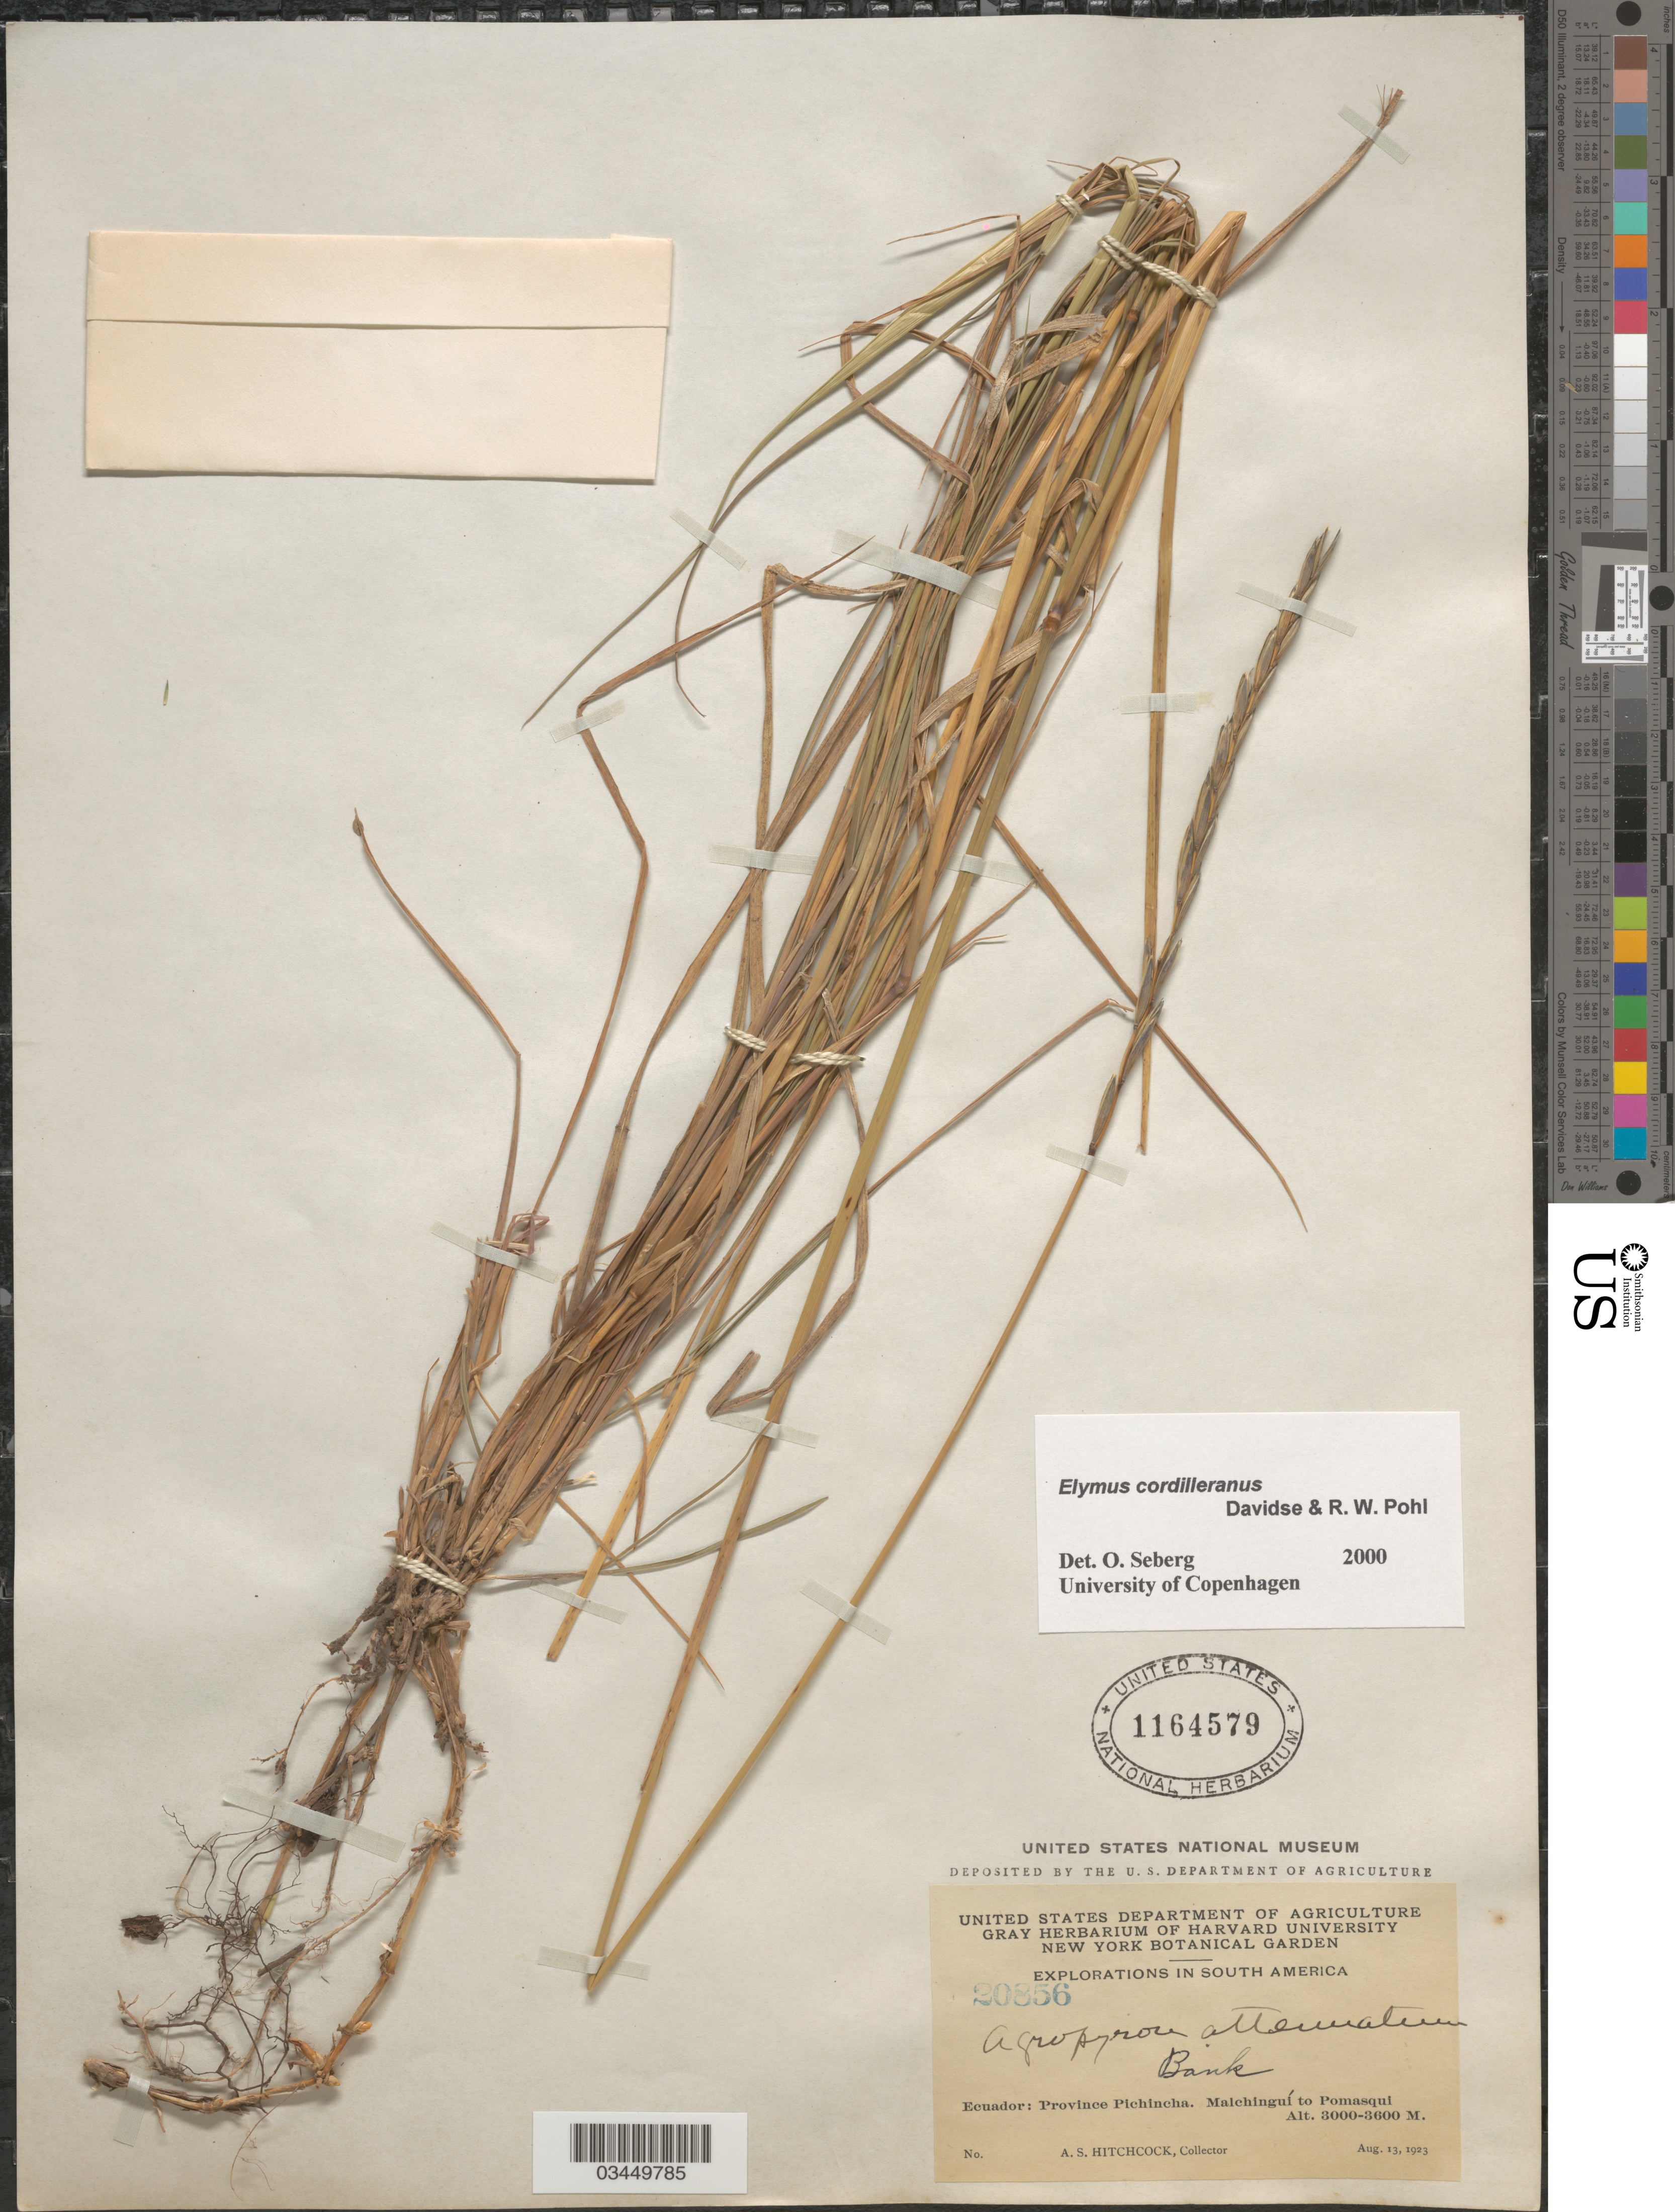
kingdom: Plantae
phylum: Tracheophyta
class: Liliopsida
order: Poales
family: Poaceae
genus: Elymus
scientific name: Elymus cordilleranus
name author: Davidse & R.W. Pohl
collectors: A. S. Hitchcock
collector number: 20856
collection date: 1923-08-13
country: Ecuador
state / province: Pichincha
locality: Explorations in South America. Malchinguí to Pomasqui.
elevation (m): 3000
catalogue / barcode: US 1164579